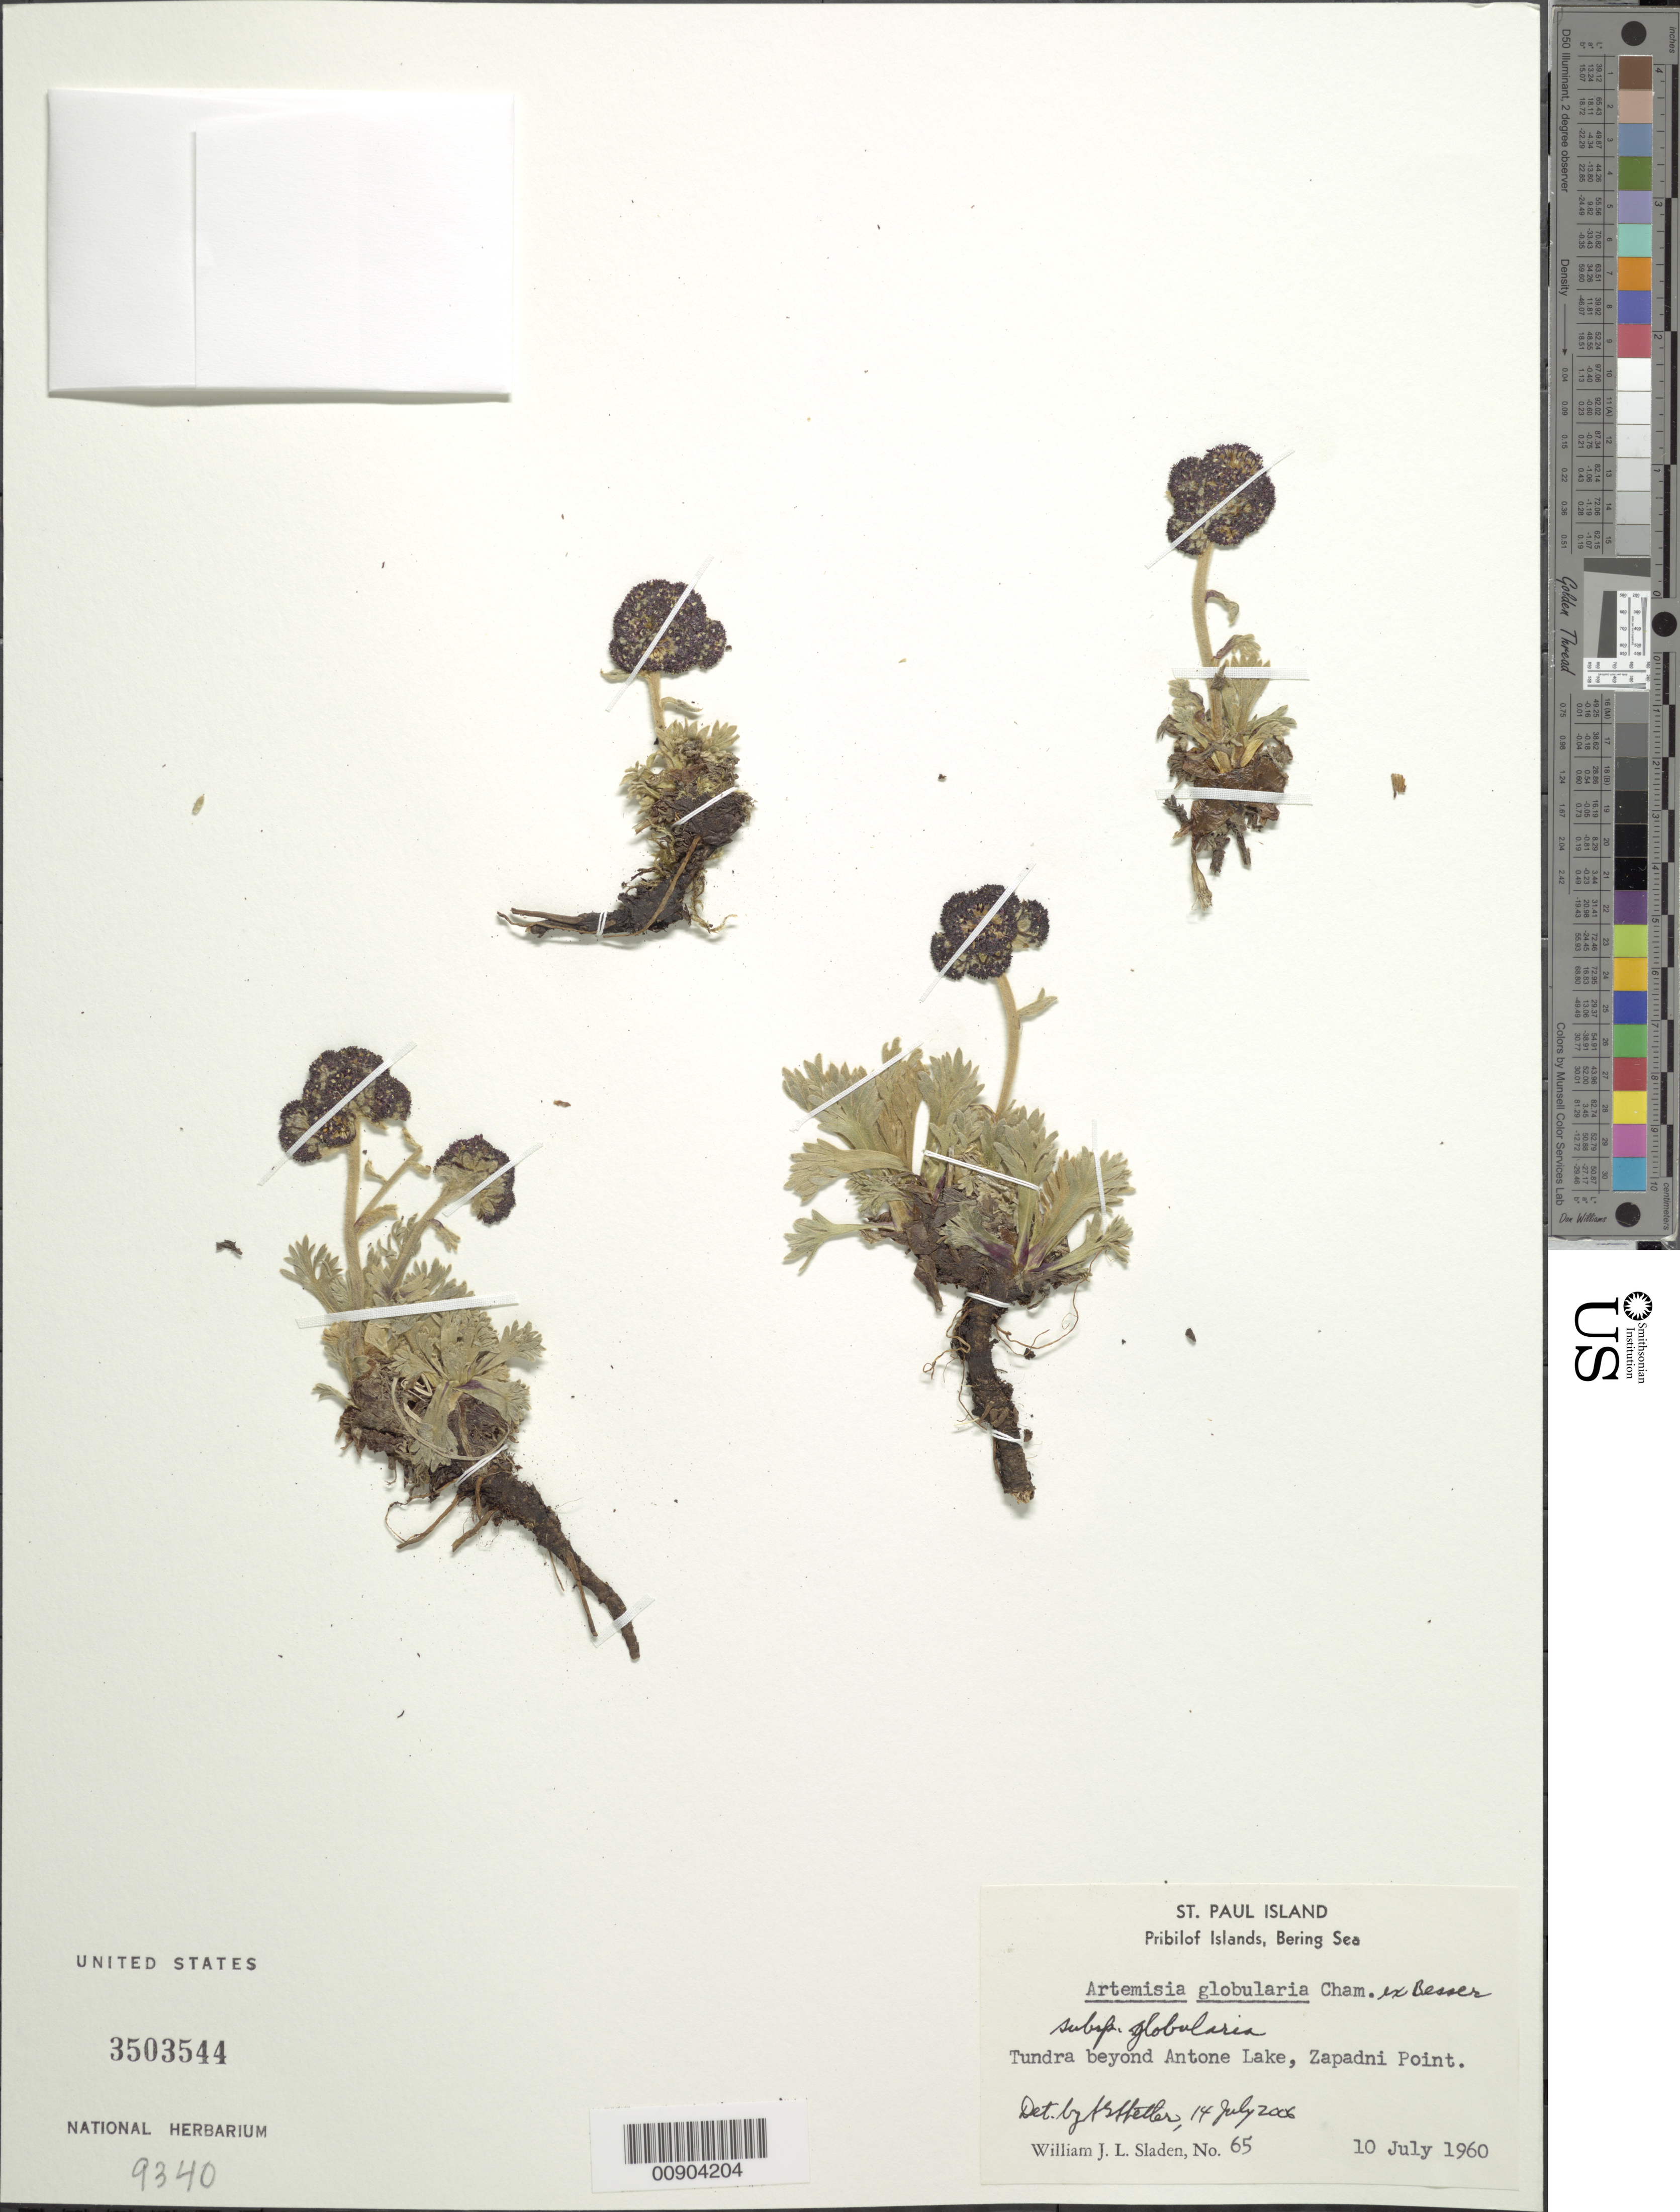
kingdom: Plantae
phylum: Tracheophyta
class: Magnoliopsida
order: Asterales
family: Asteraceae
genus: Artemisia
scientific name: Artemisia globularia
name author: Cham. ex Besser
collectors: W. Sladen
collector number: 65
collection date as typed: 10 Jul 1960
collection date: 1960-07-10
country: United States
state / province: Alaska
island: St. Paul Island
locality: Tundra beyond Antone Lake, Zapadni Point., Bering Sea, Pribilof Islands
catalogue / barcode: US 3503544